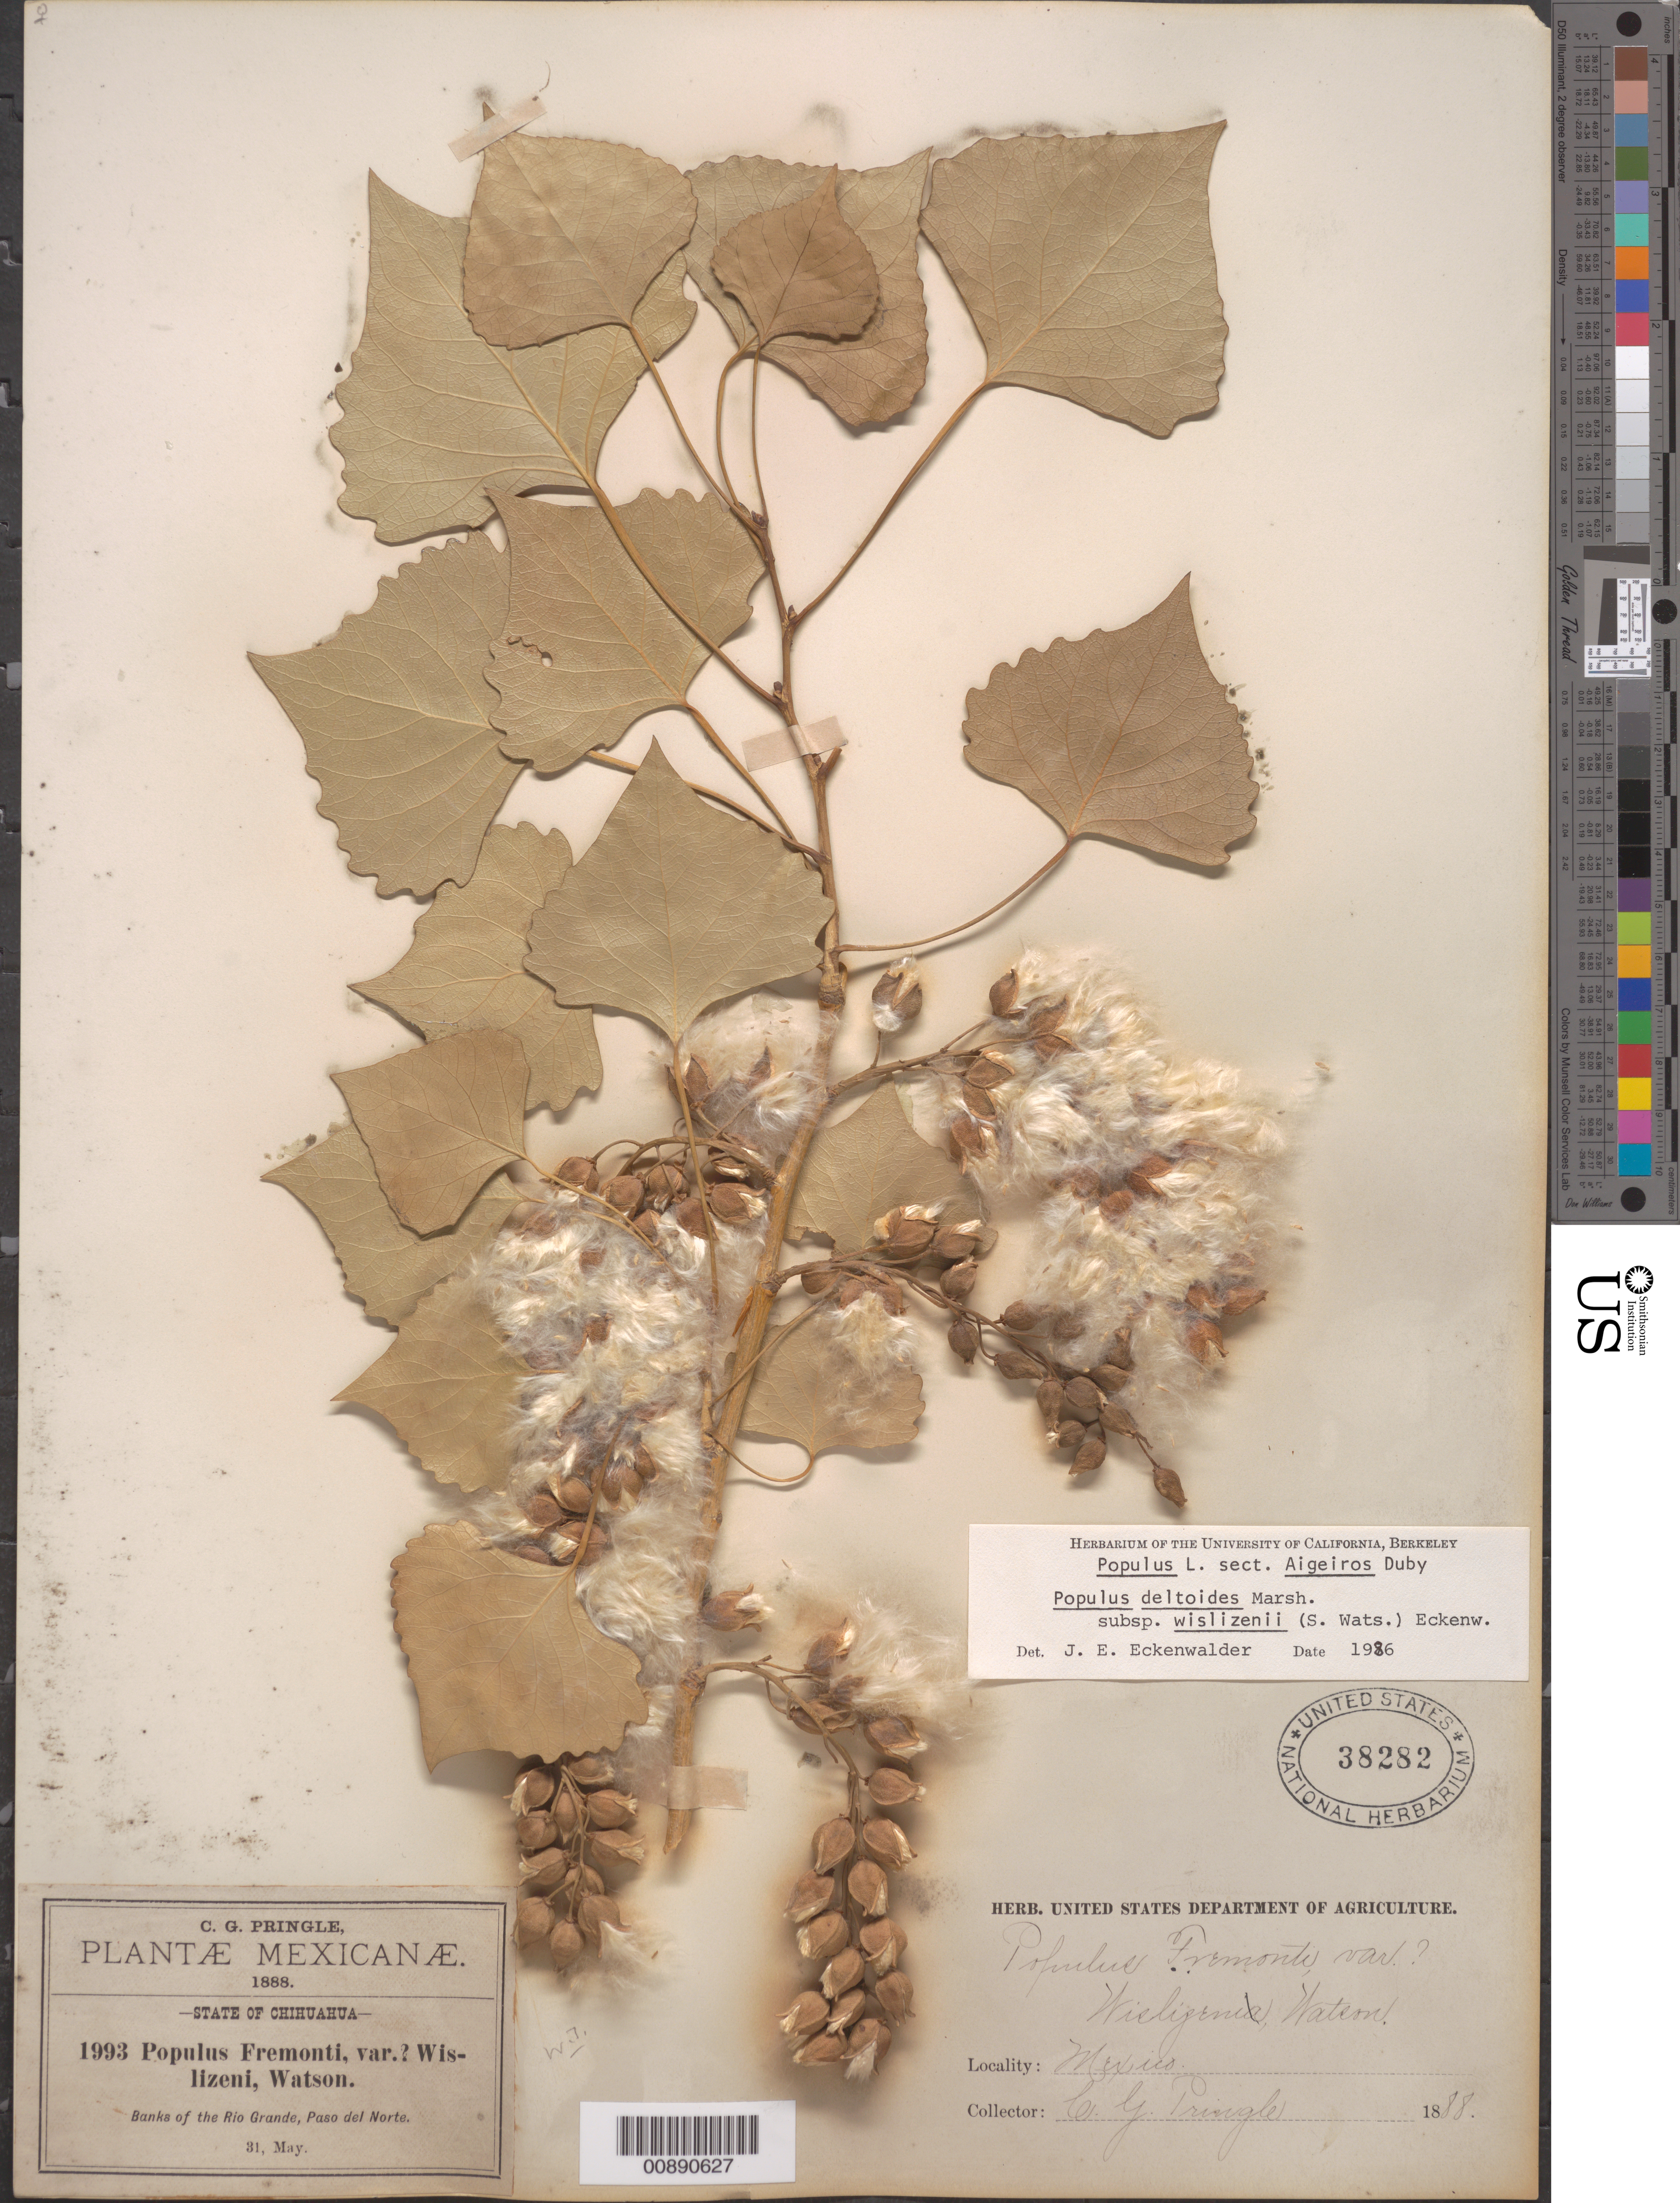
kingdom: Plantae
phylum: Tracheophyta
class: Magnoliopsida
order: Malpighiales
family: Salicaceae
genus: Populus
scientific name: Populus deltoides subsp. wislizeni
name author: (S. Watson) Eckenw.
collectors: C. G. Pringle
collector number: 1993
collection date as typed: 31 May 1888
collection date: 1888-05-31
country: Mexico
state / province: Chihuahua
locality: Banks of the Río Grande, Paso del Norte, Chihuahua.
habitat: Banks of river.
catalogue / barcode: US 38282